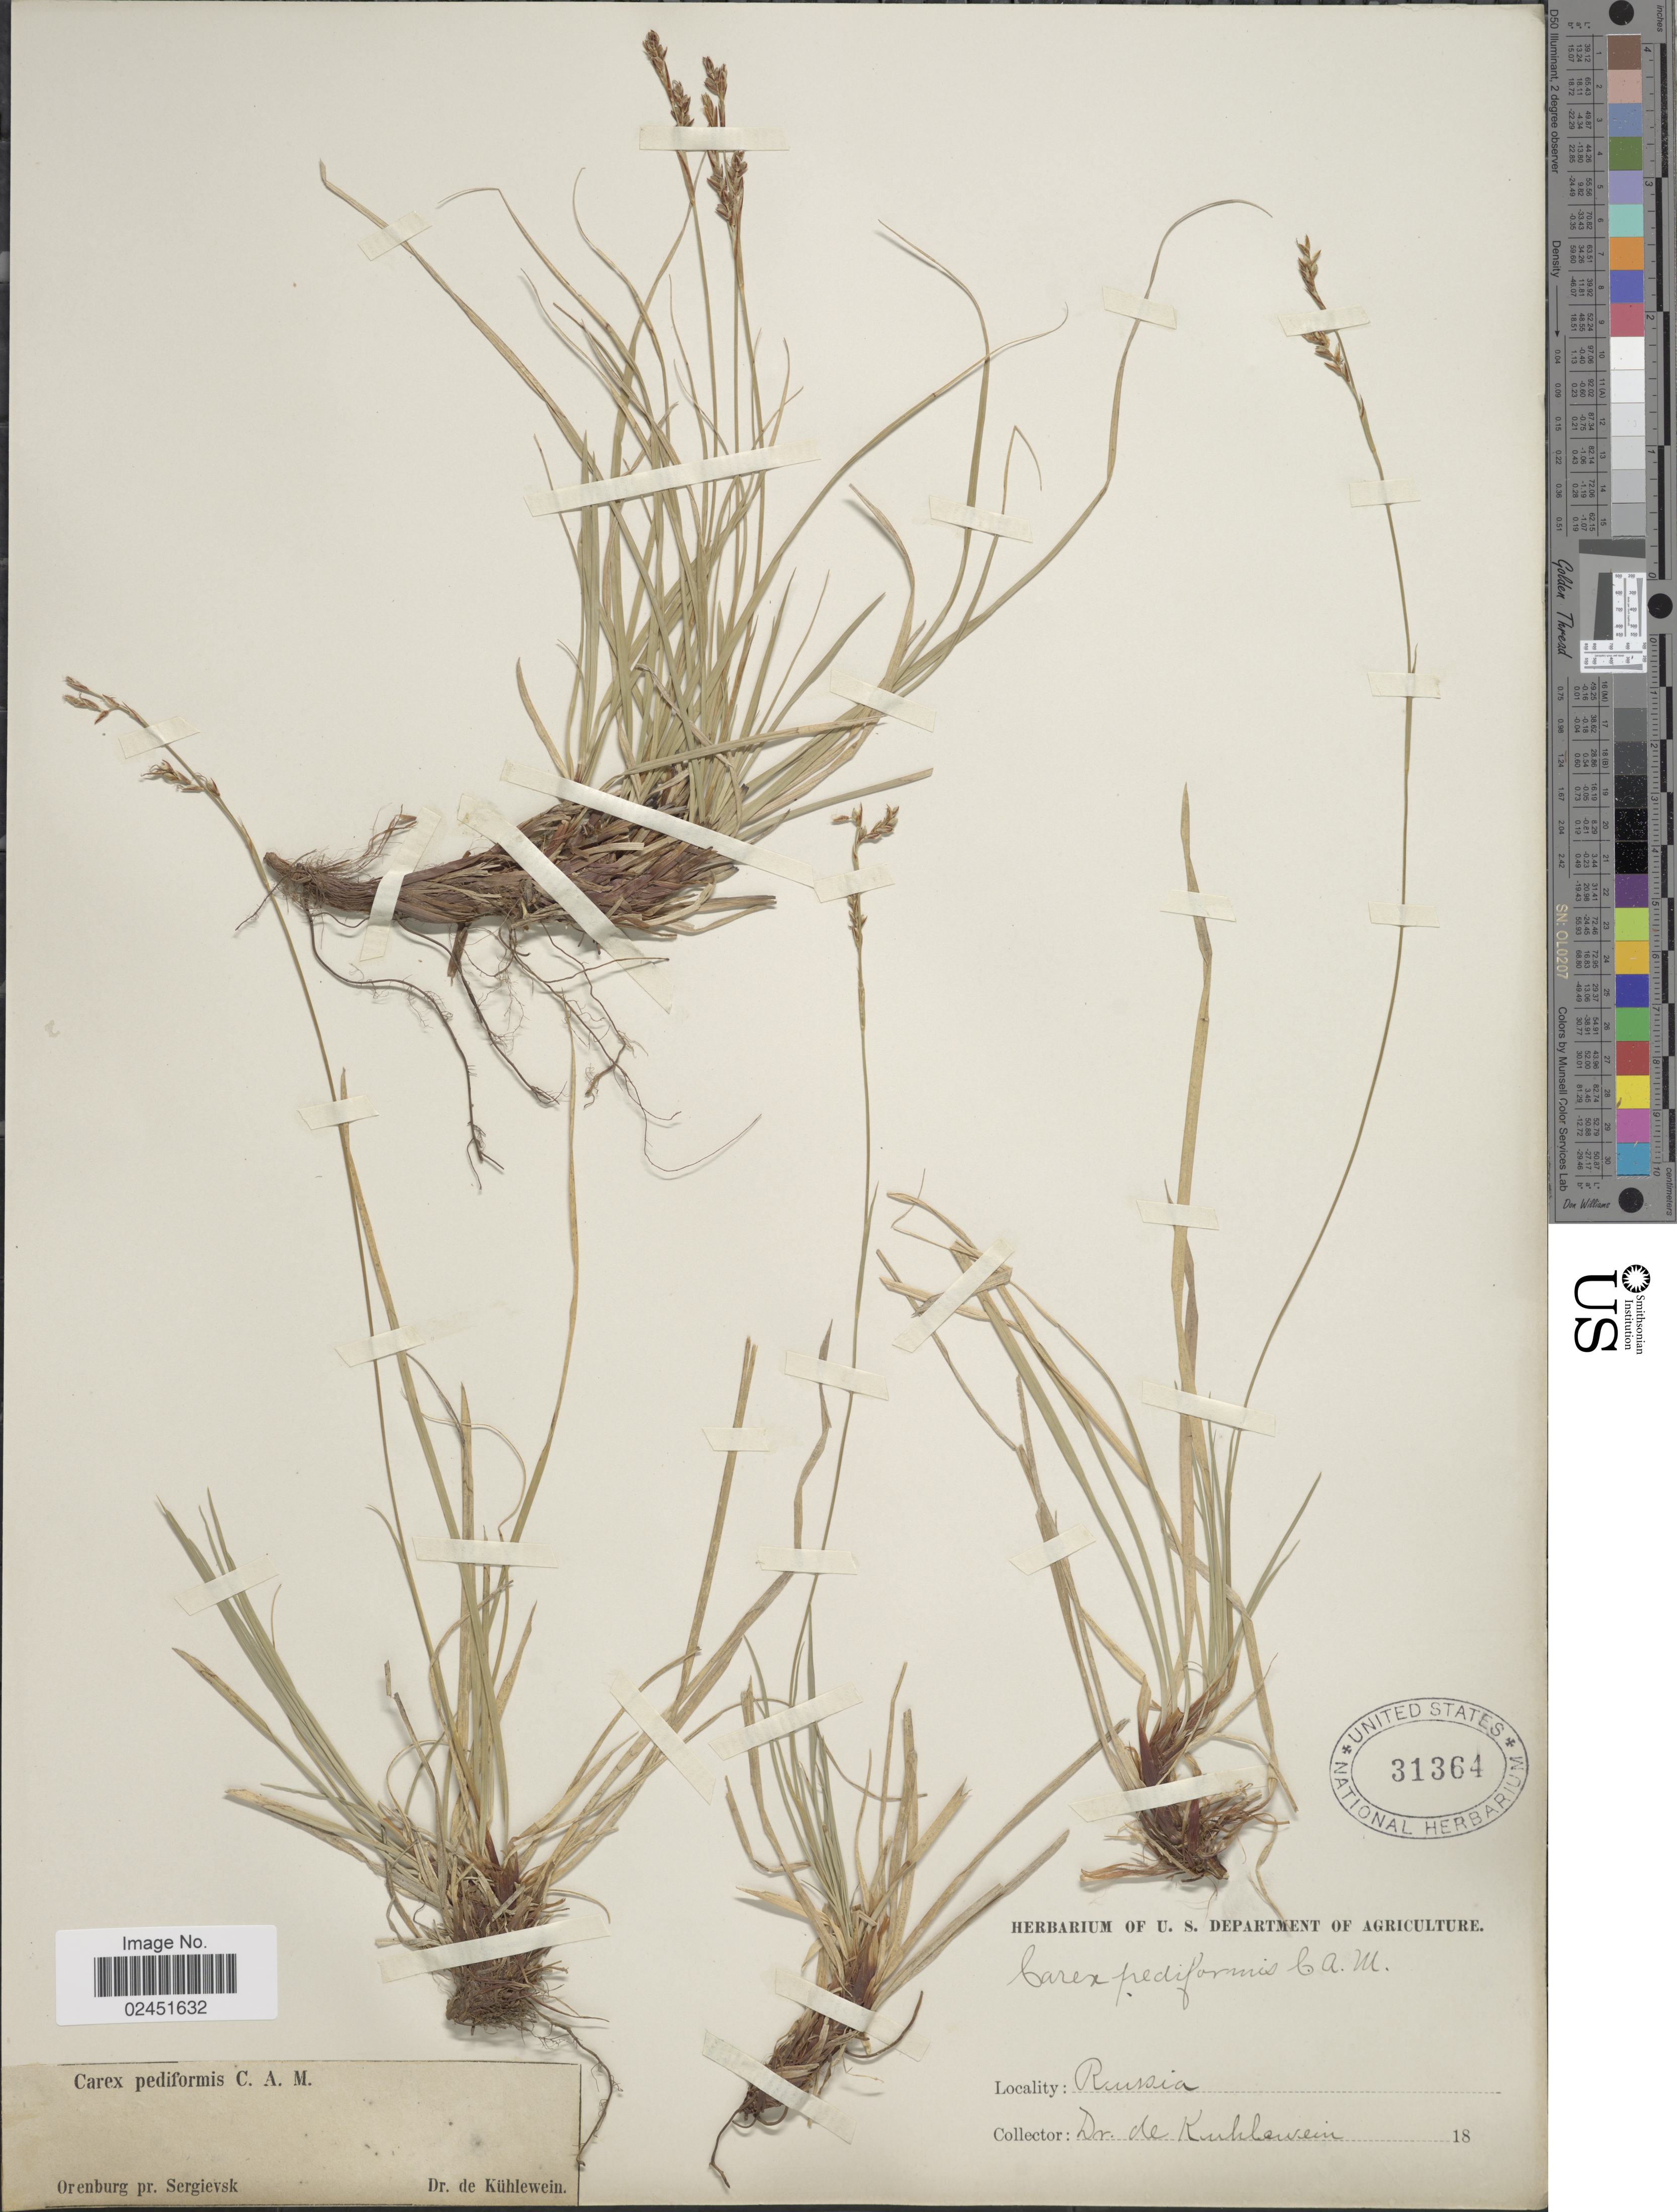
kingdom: Plantae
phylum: Tracheophyta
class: Liliopsida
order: Poales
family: Cyperaceae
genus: Carex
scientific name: Carex pediformis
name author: C.A. Mey.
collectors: A. Kühlewein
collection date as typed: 18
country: Russian Federation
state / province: Samara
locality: Orenburg pr. Sergievsk.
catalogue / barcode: US 31364